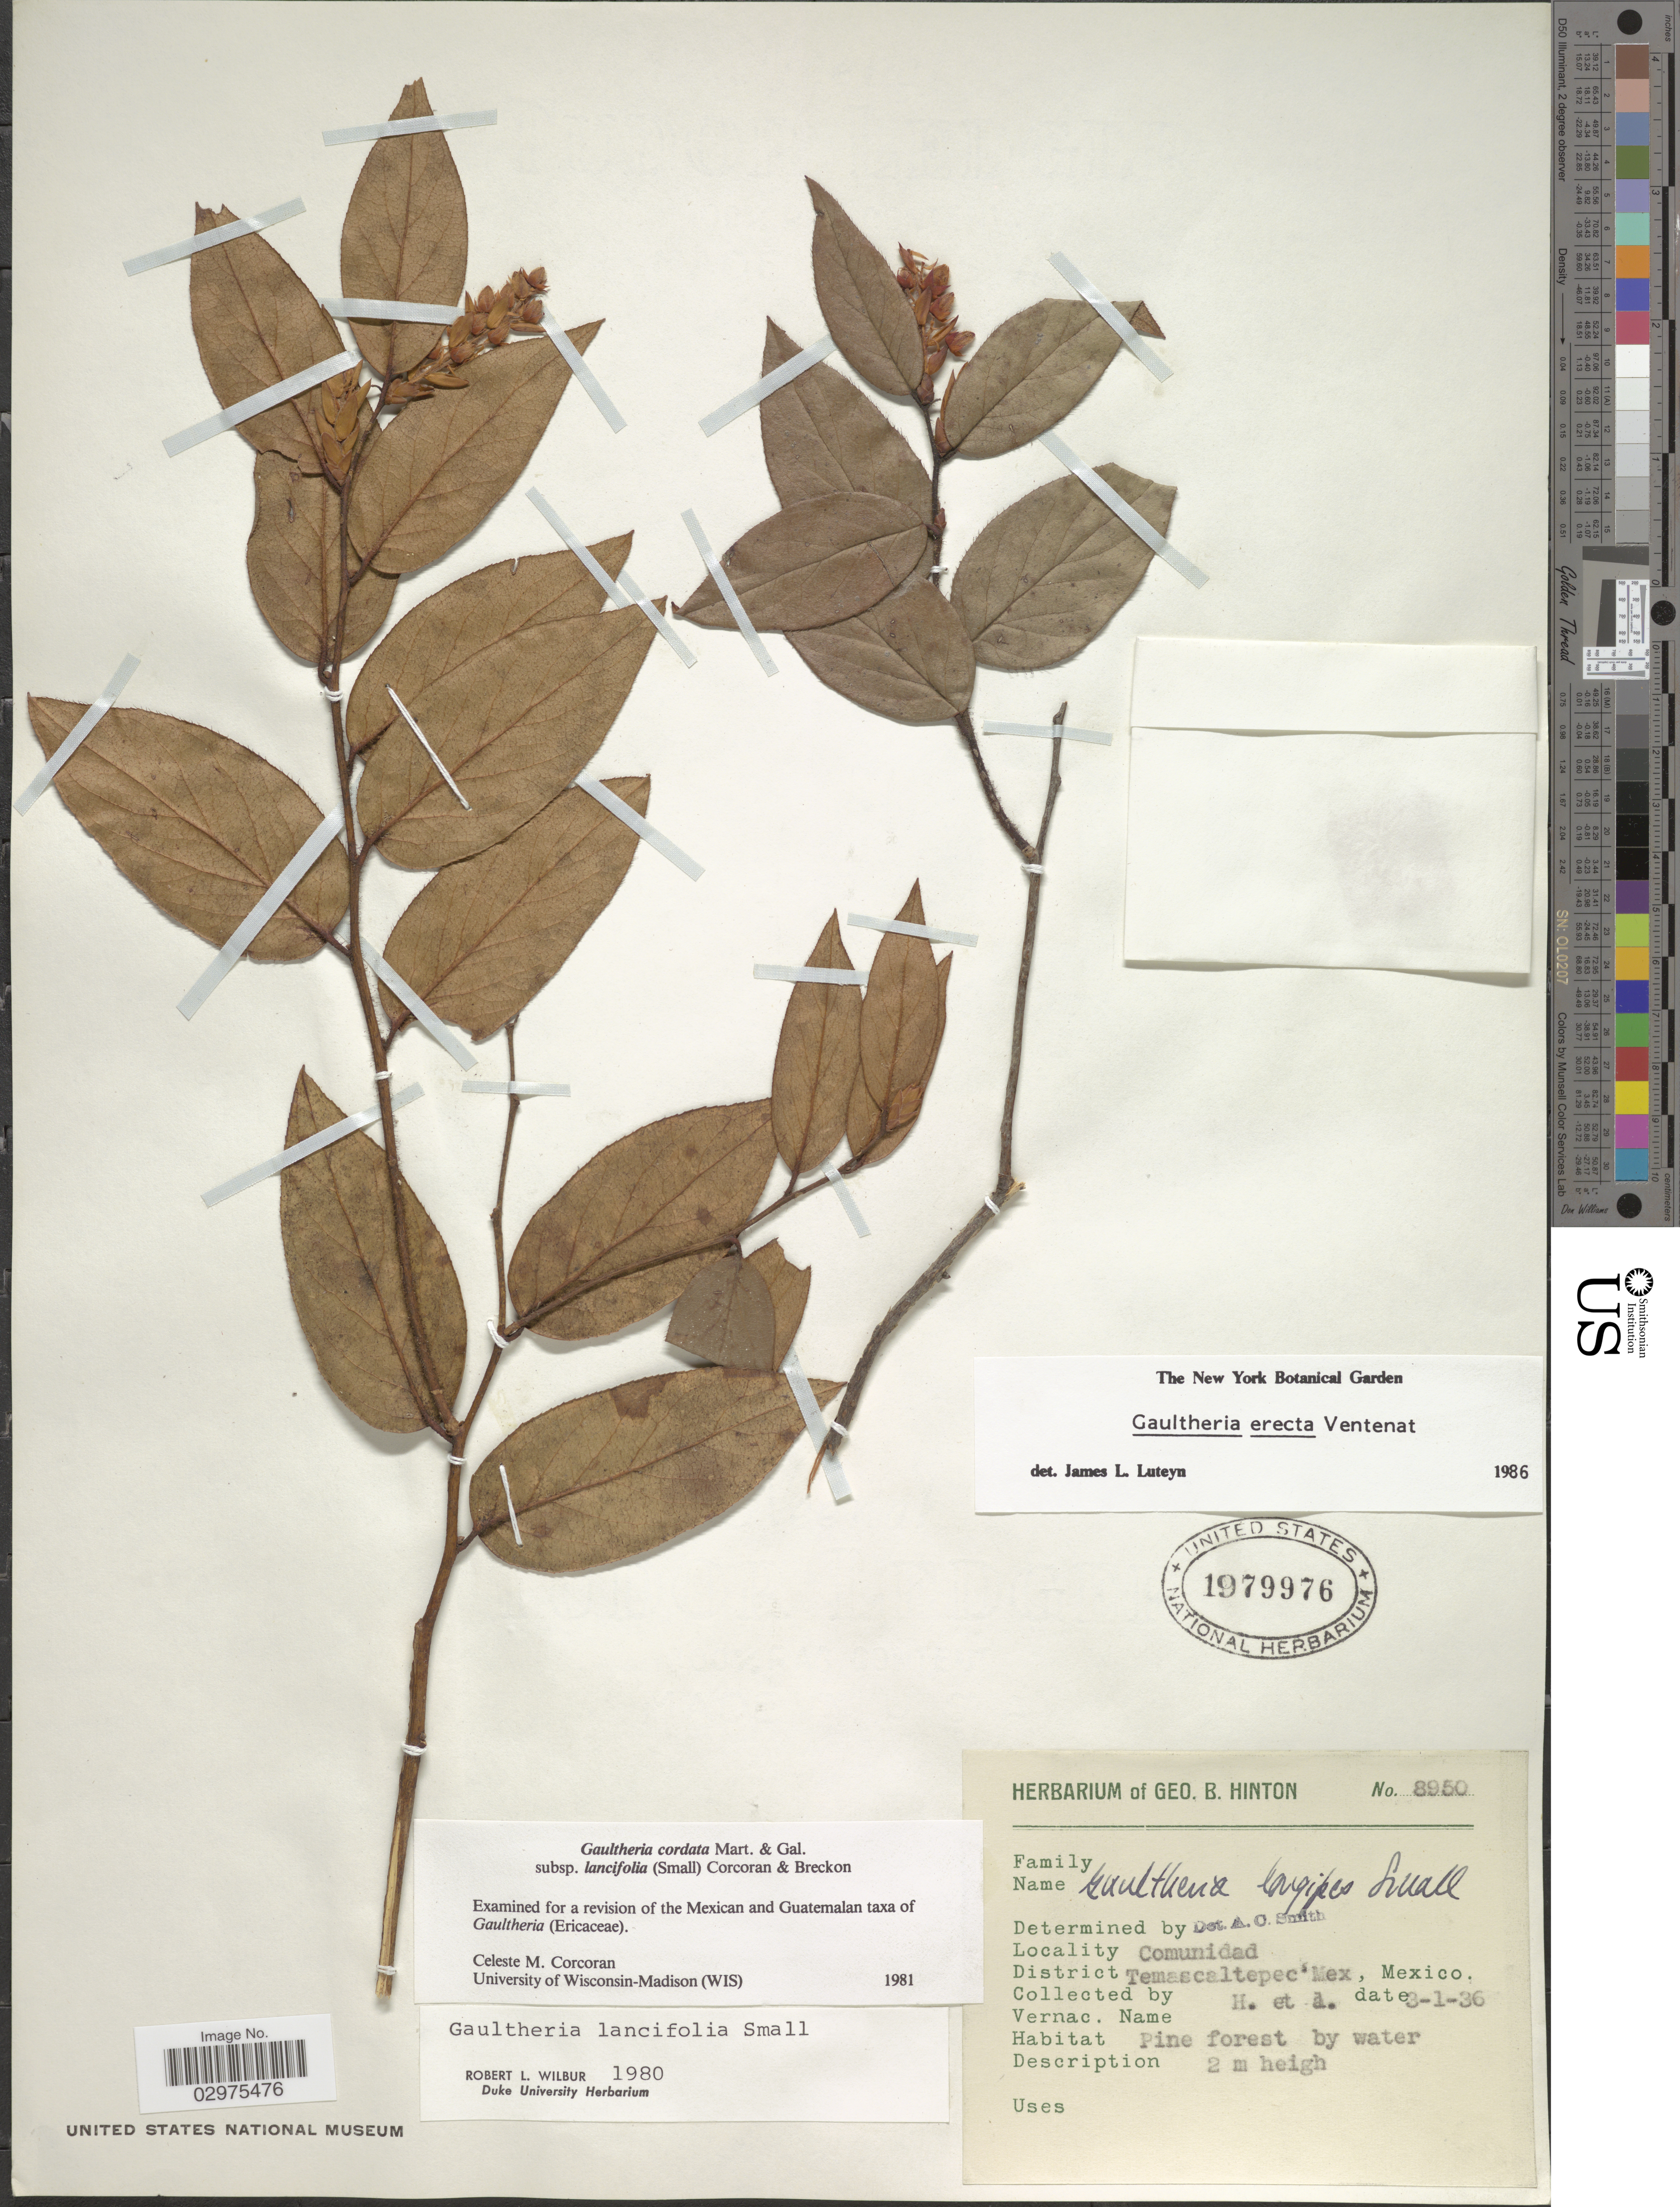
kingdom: Plantae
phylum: Tracheophyta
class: Magnoliopsida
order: Ericales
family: Ericaceae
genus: Gaultheria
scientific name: Gaultheria erecta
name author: Vent.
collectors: G. B. Hinton & et al.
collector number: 8950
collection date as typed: Transcribed d/m/y: 3/1/36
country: Mexico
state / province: México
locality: Comunidad. District Temascaltepec.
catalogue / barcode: US 1979976